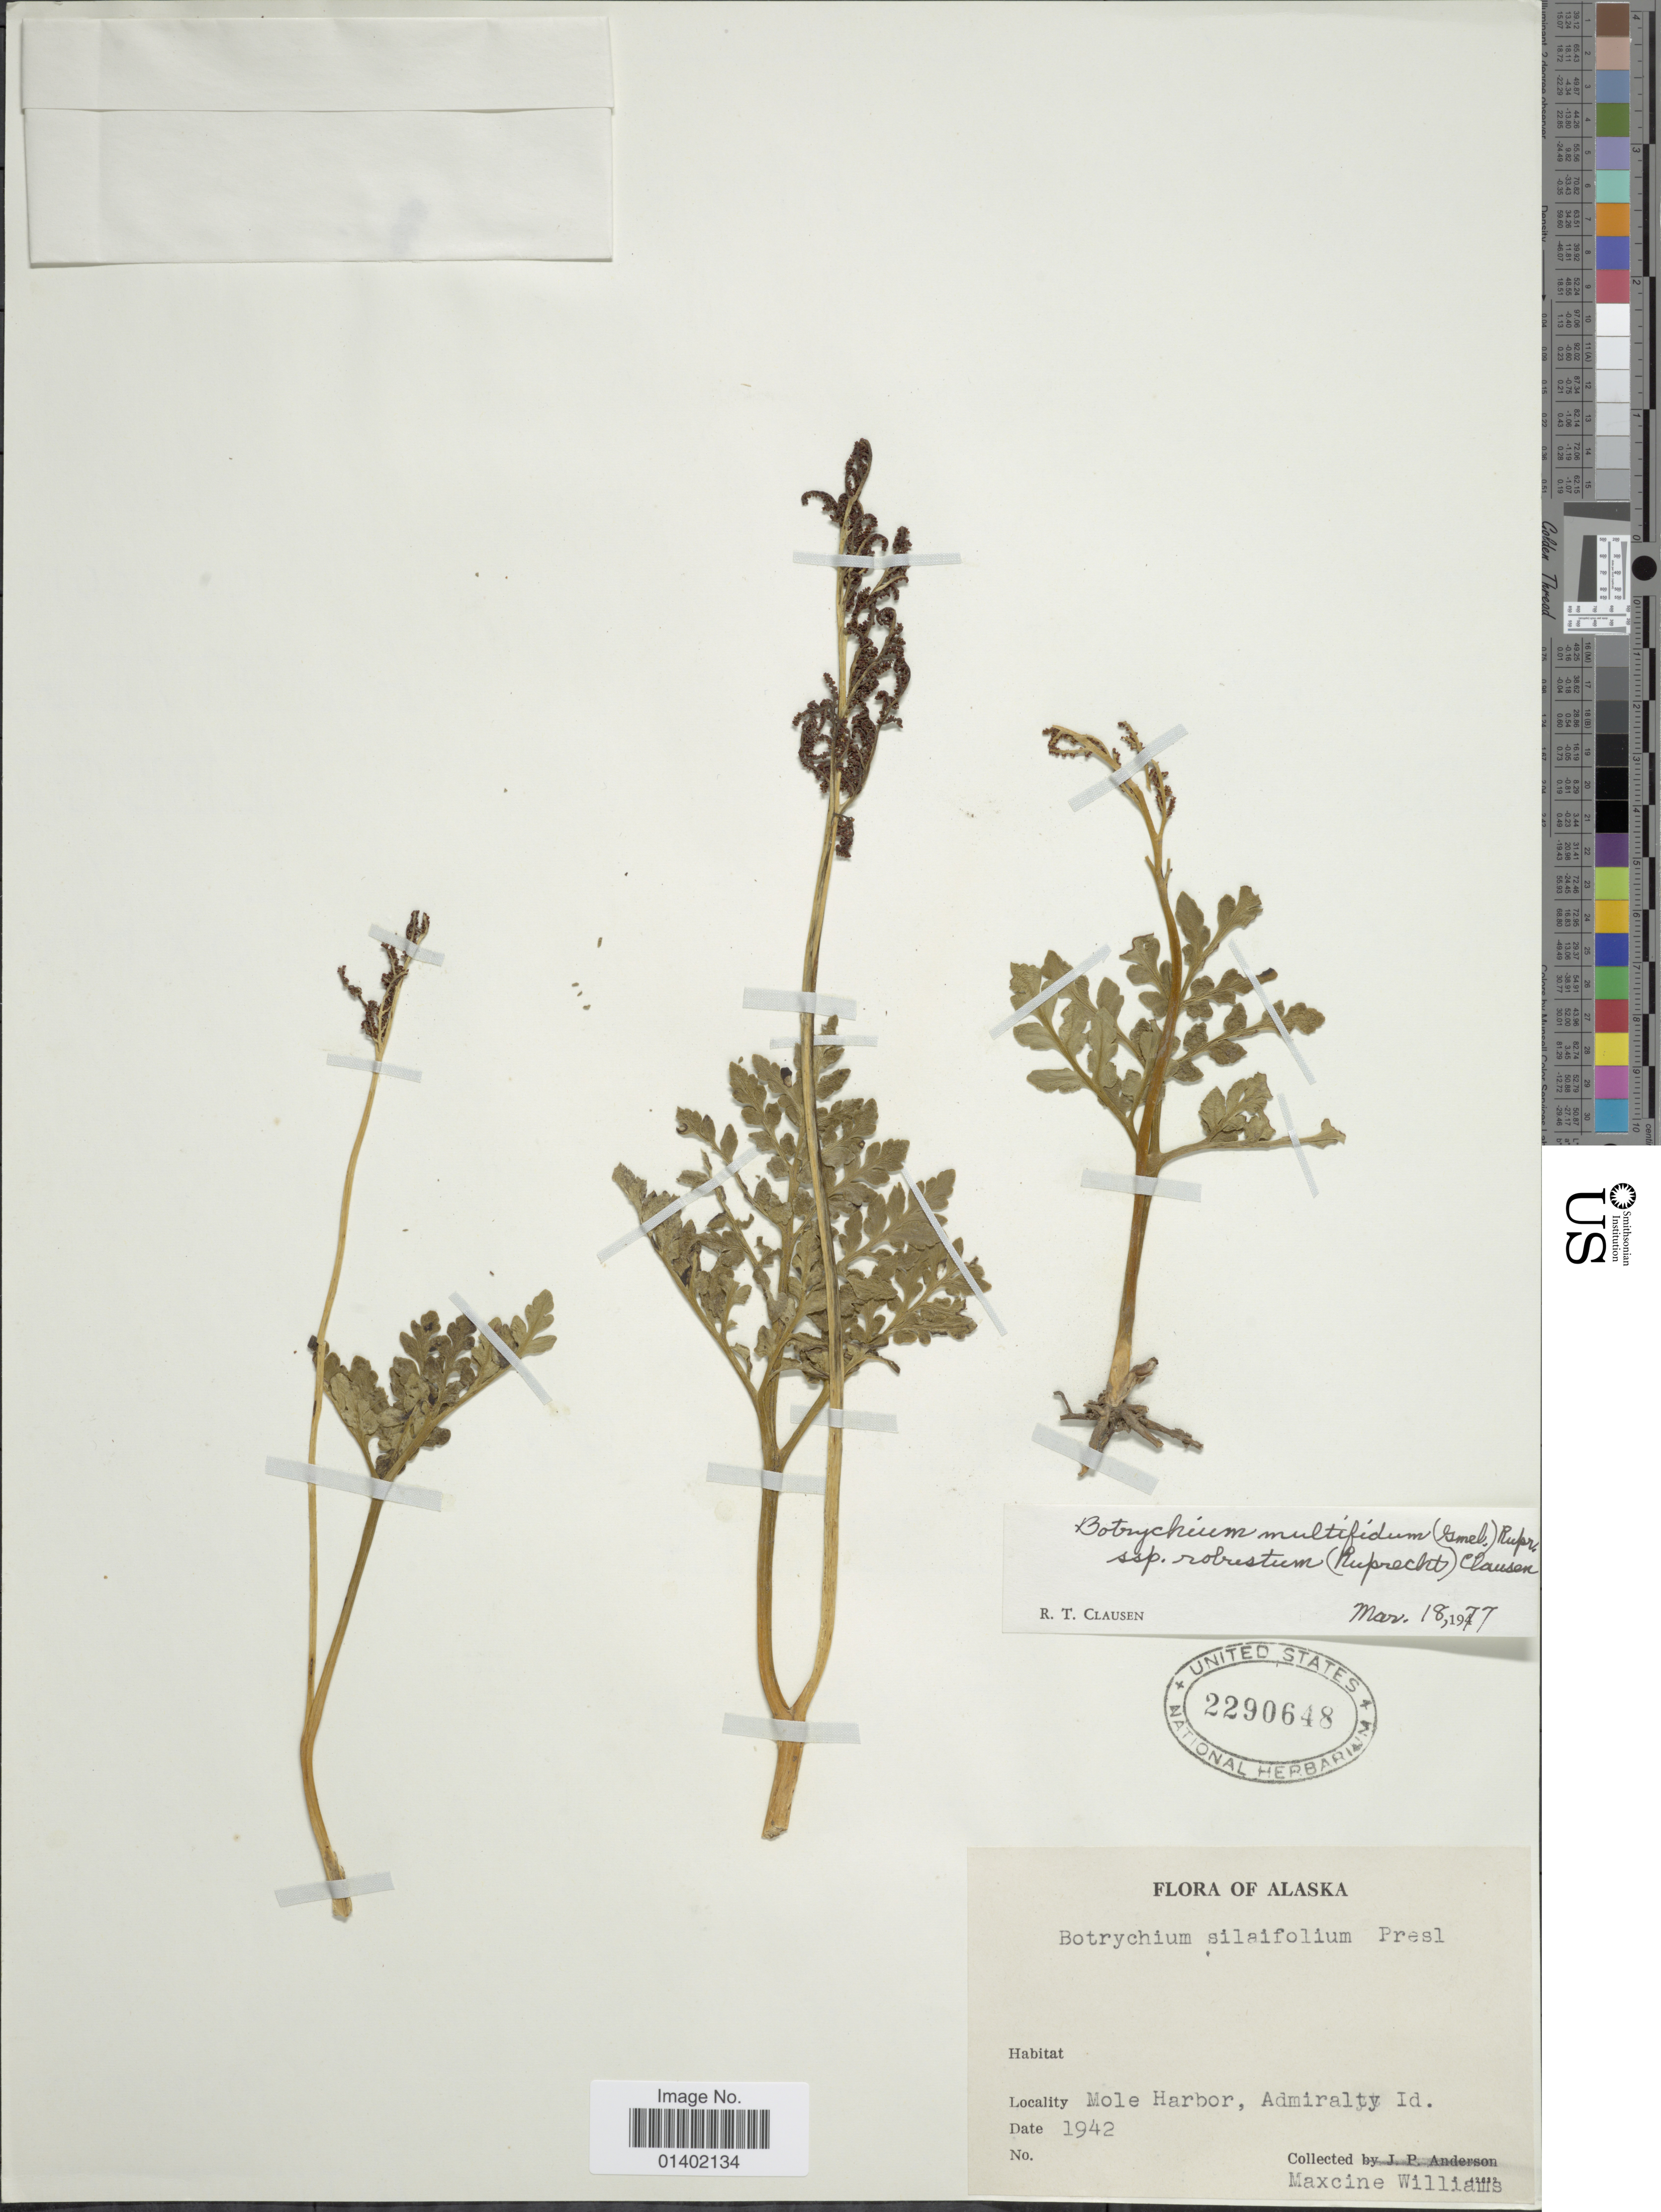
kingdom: Plantae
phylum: Tracheophyta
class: Polypodiopsida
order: Ophioglossales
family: Ophioglossaceae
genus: Botrychium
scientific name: Botrychium multifidum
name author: (J.F. Gmel.) Rupr.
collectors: Mr. Williams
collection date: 1942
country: United States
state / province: Alaska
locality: Mole Harbor, Admiralaity Id.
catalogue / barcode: US 2290648